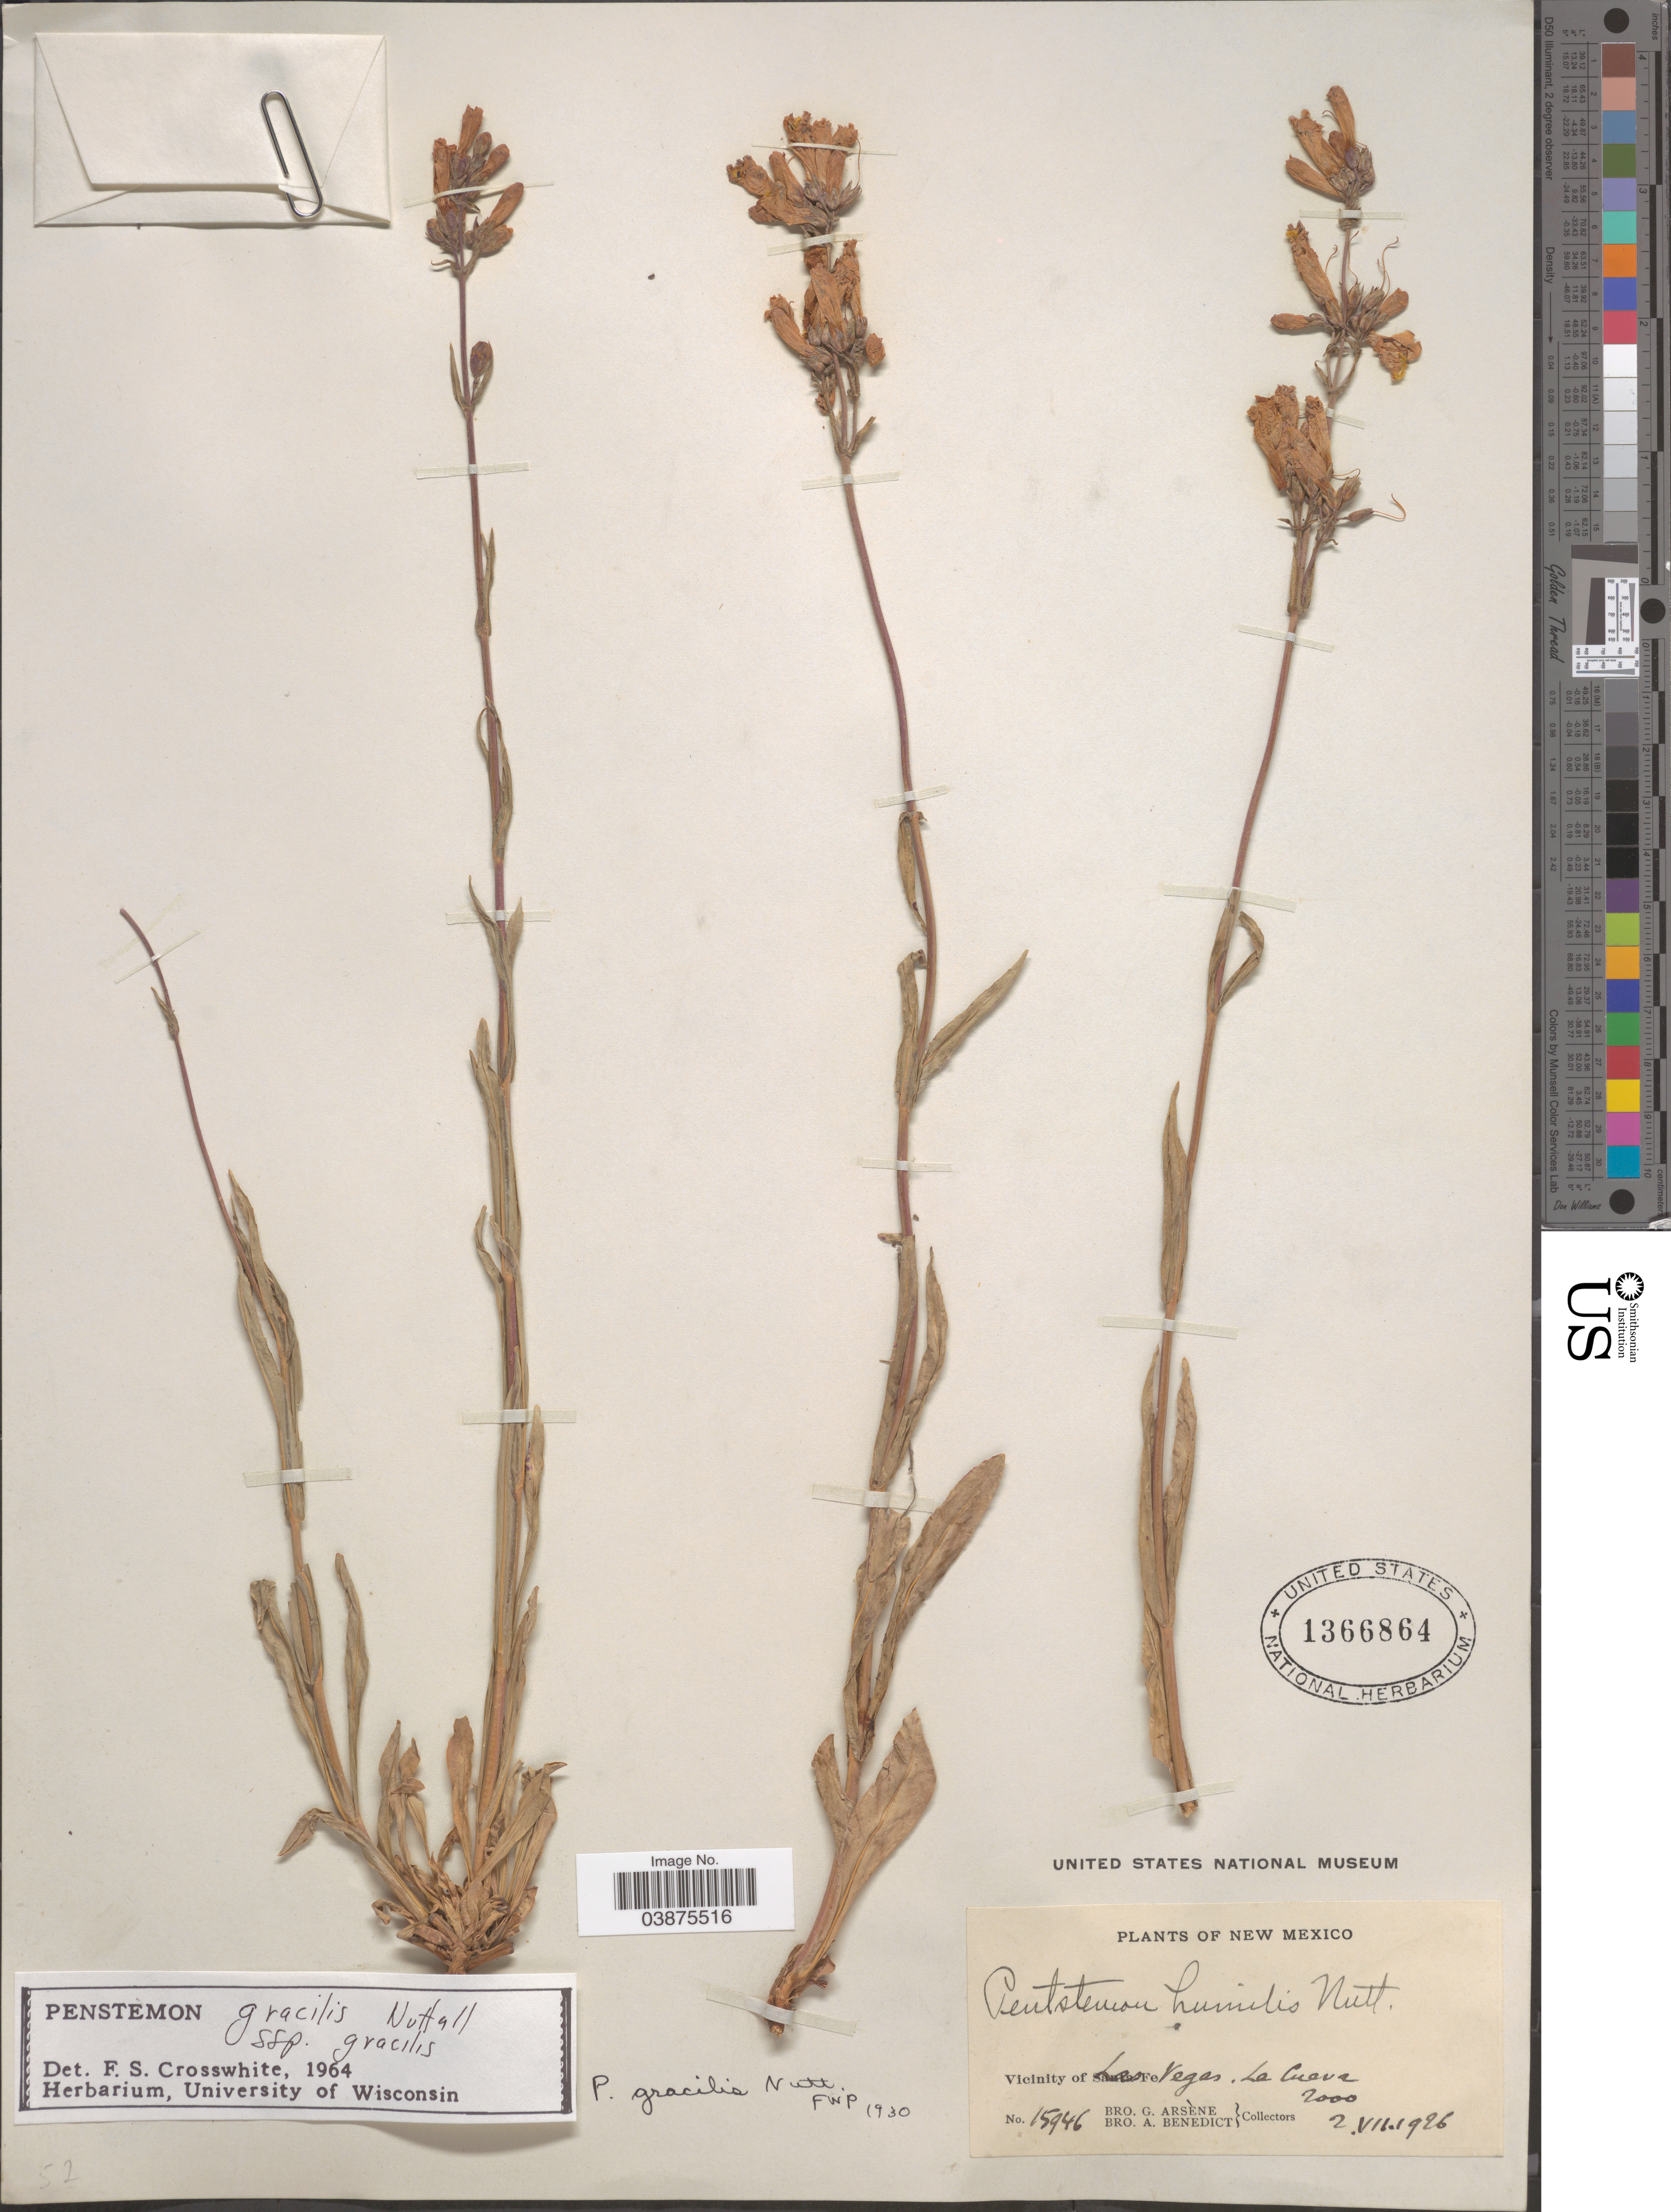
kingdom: Plantae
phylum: Tracheophyta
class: Magnoliopsida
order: Lamiales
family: Plantaginaceae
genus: Penstemon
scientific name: Penstemon gracilis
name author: Nutt.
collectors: Bro. G. Arsène & Bro. A. Benedict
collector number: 15946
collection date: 1926-07-02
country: United States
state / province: New Mexico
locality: Vicinity of Las Vegas, La Cueva.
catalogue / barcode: US 1366864